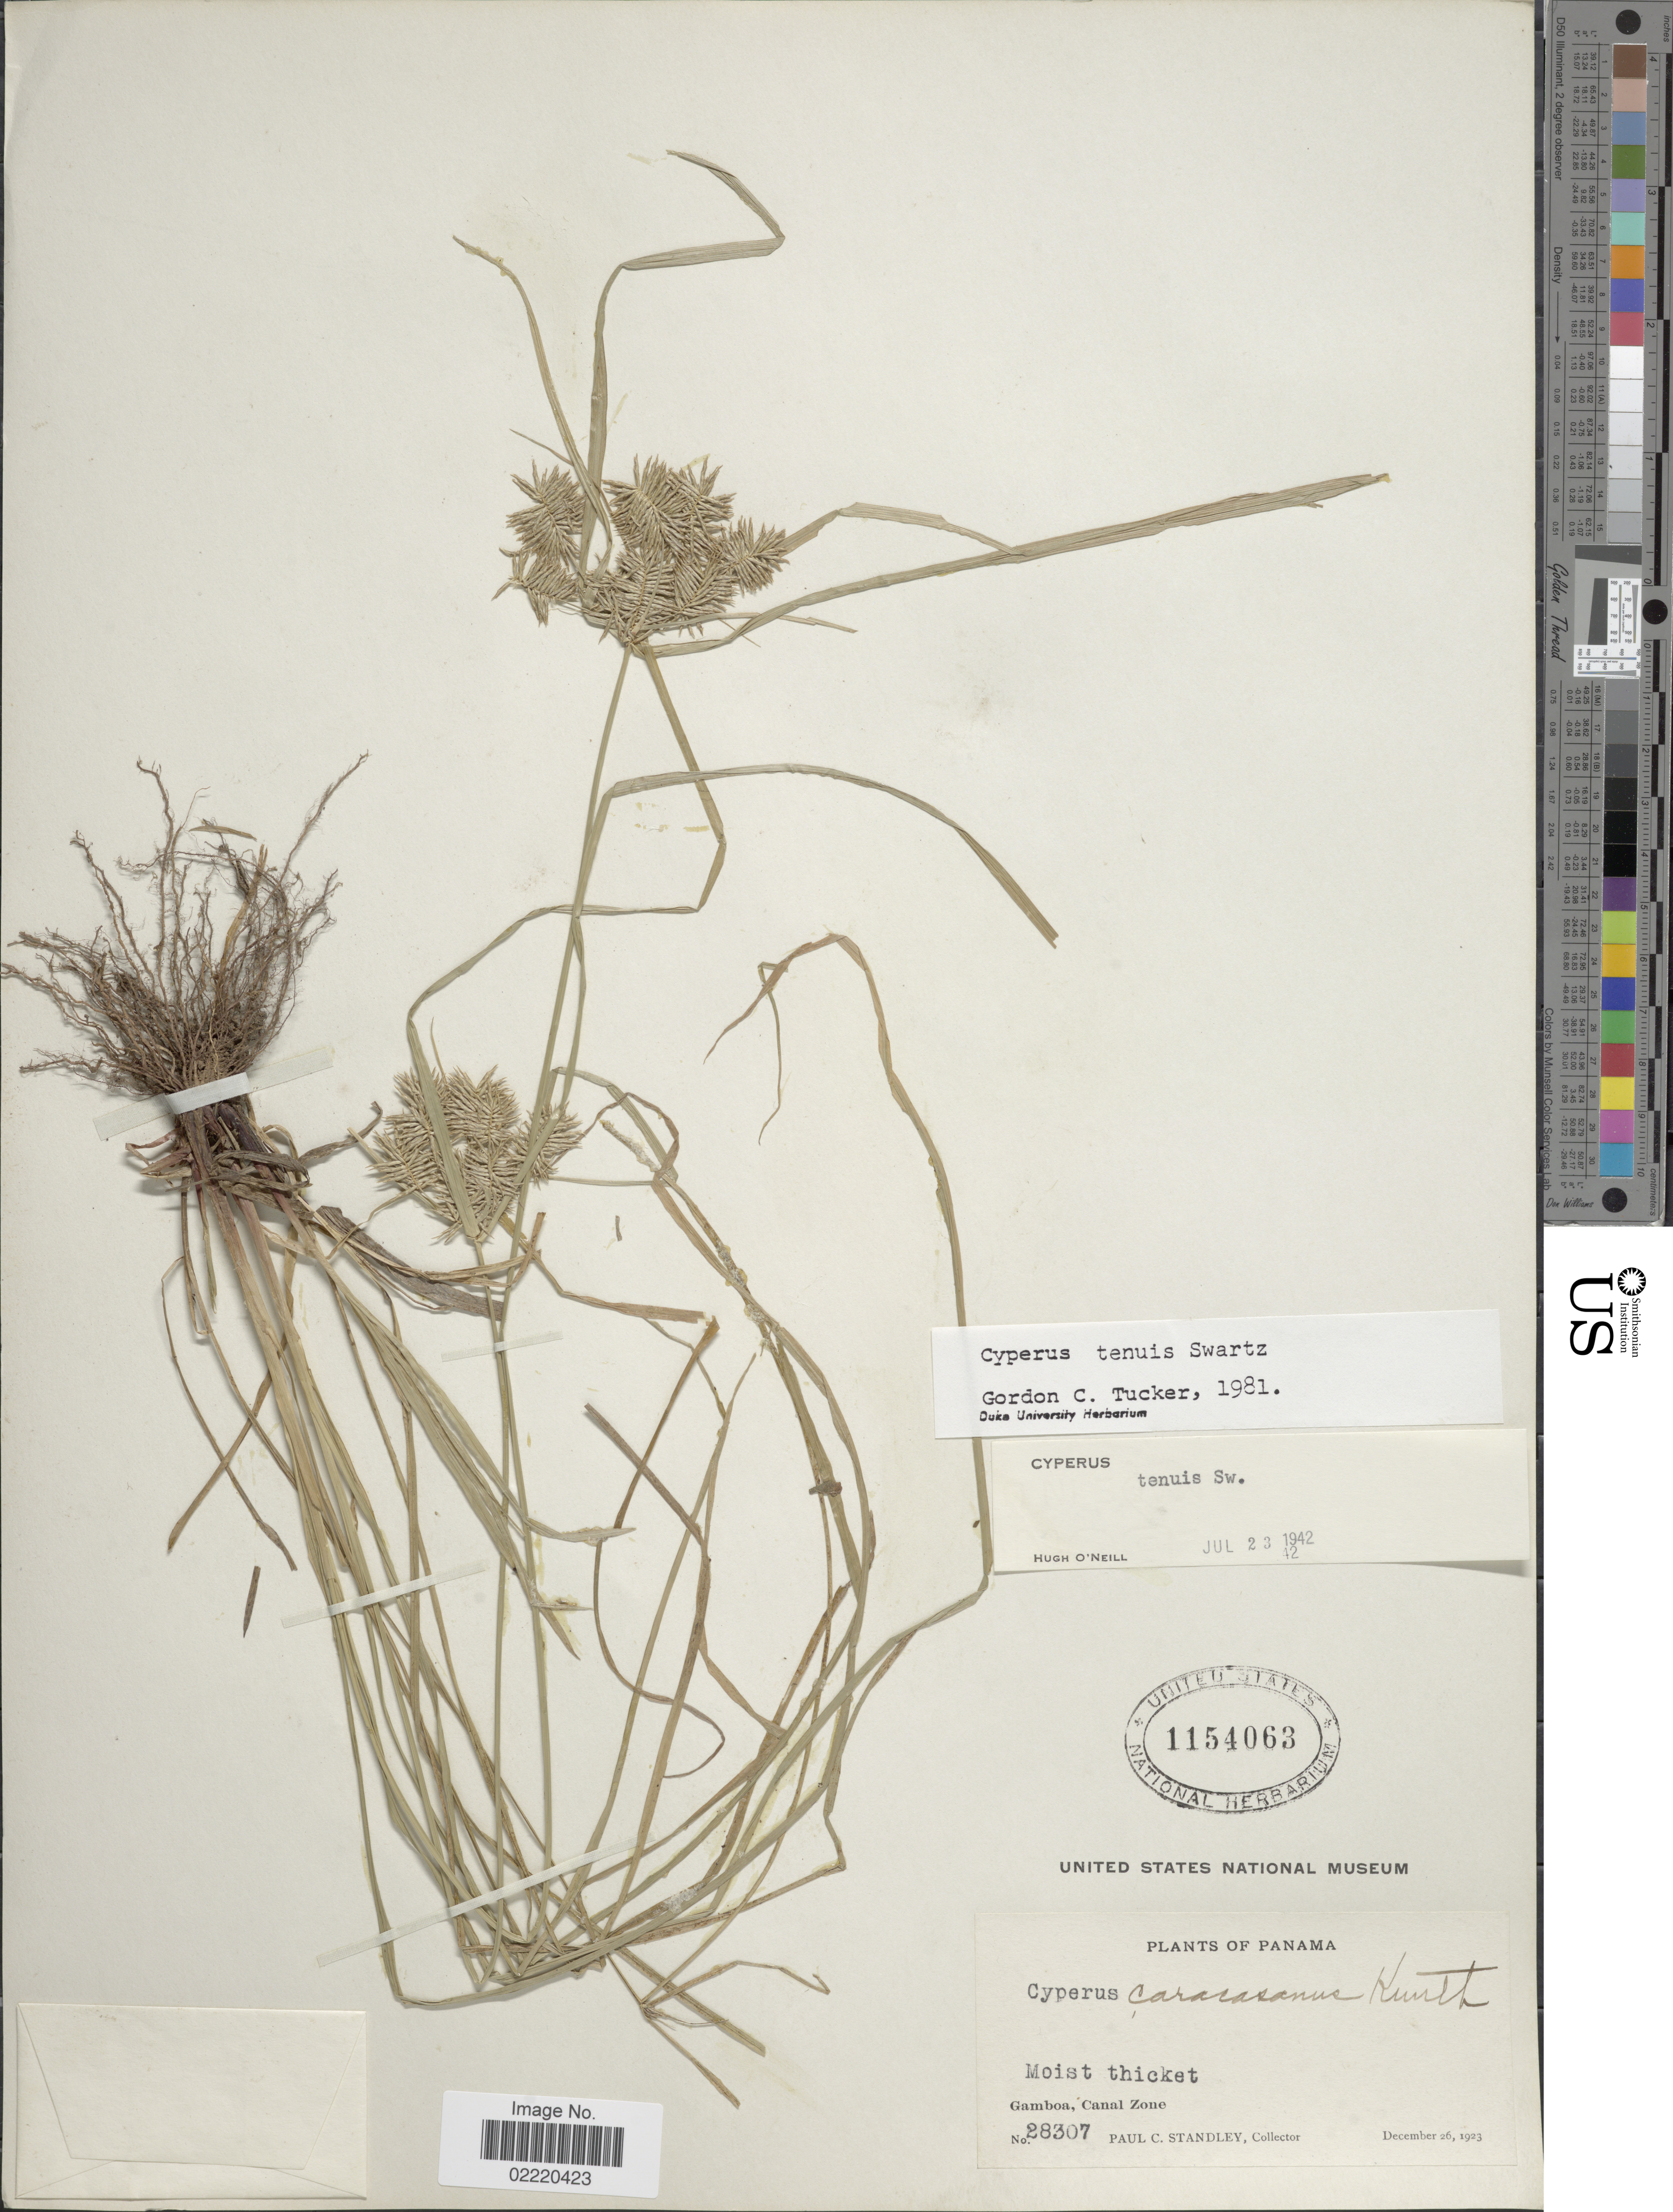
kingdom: Plantae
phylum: Tracheophyta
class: Liliopsida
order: Poales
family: Cyperaceae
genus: Cyperus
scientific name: Cyperus tenuis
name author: Sw.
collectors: P. C. Standley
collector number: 28307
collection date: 1923-12-26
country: Panama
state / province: Colón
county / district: Canal Zone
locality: Moist thicket, Gamboa, Canal Zone.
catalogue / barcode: US 1154063